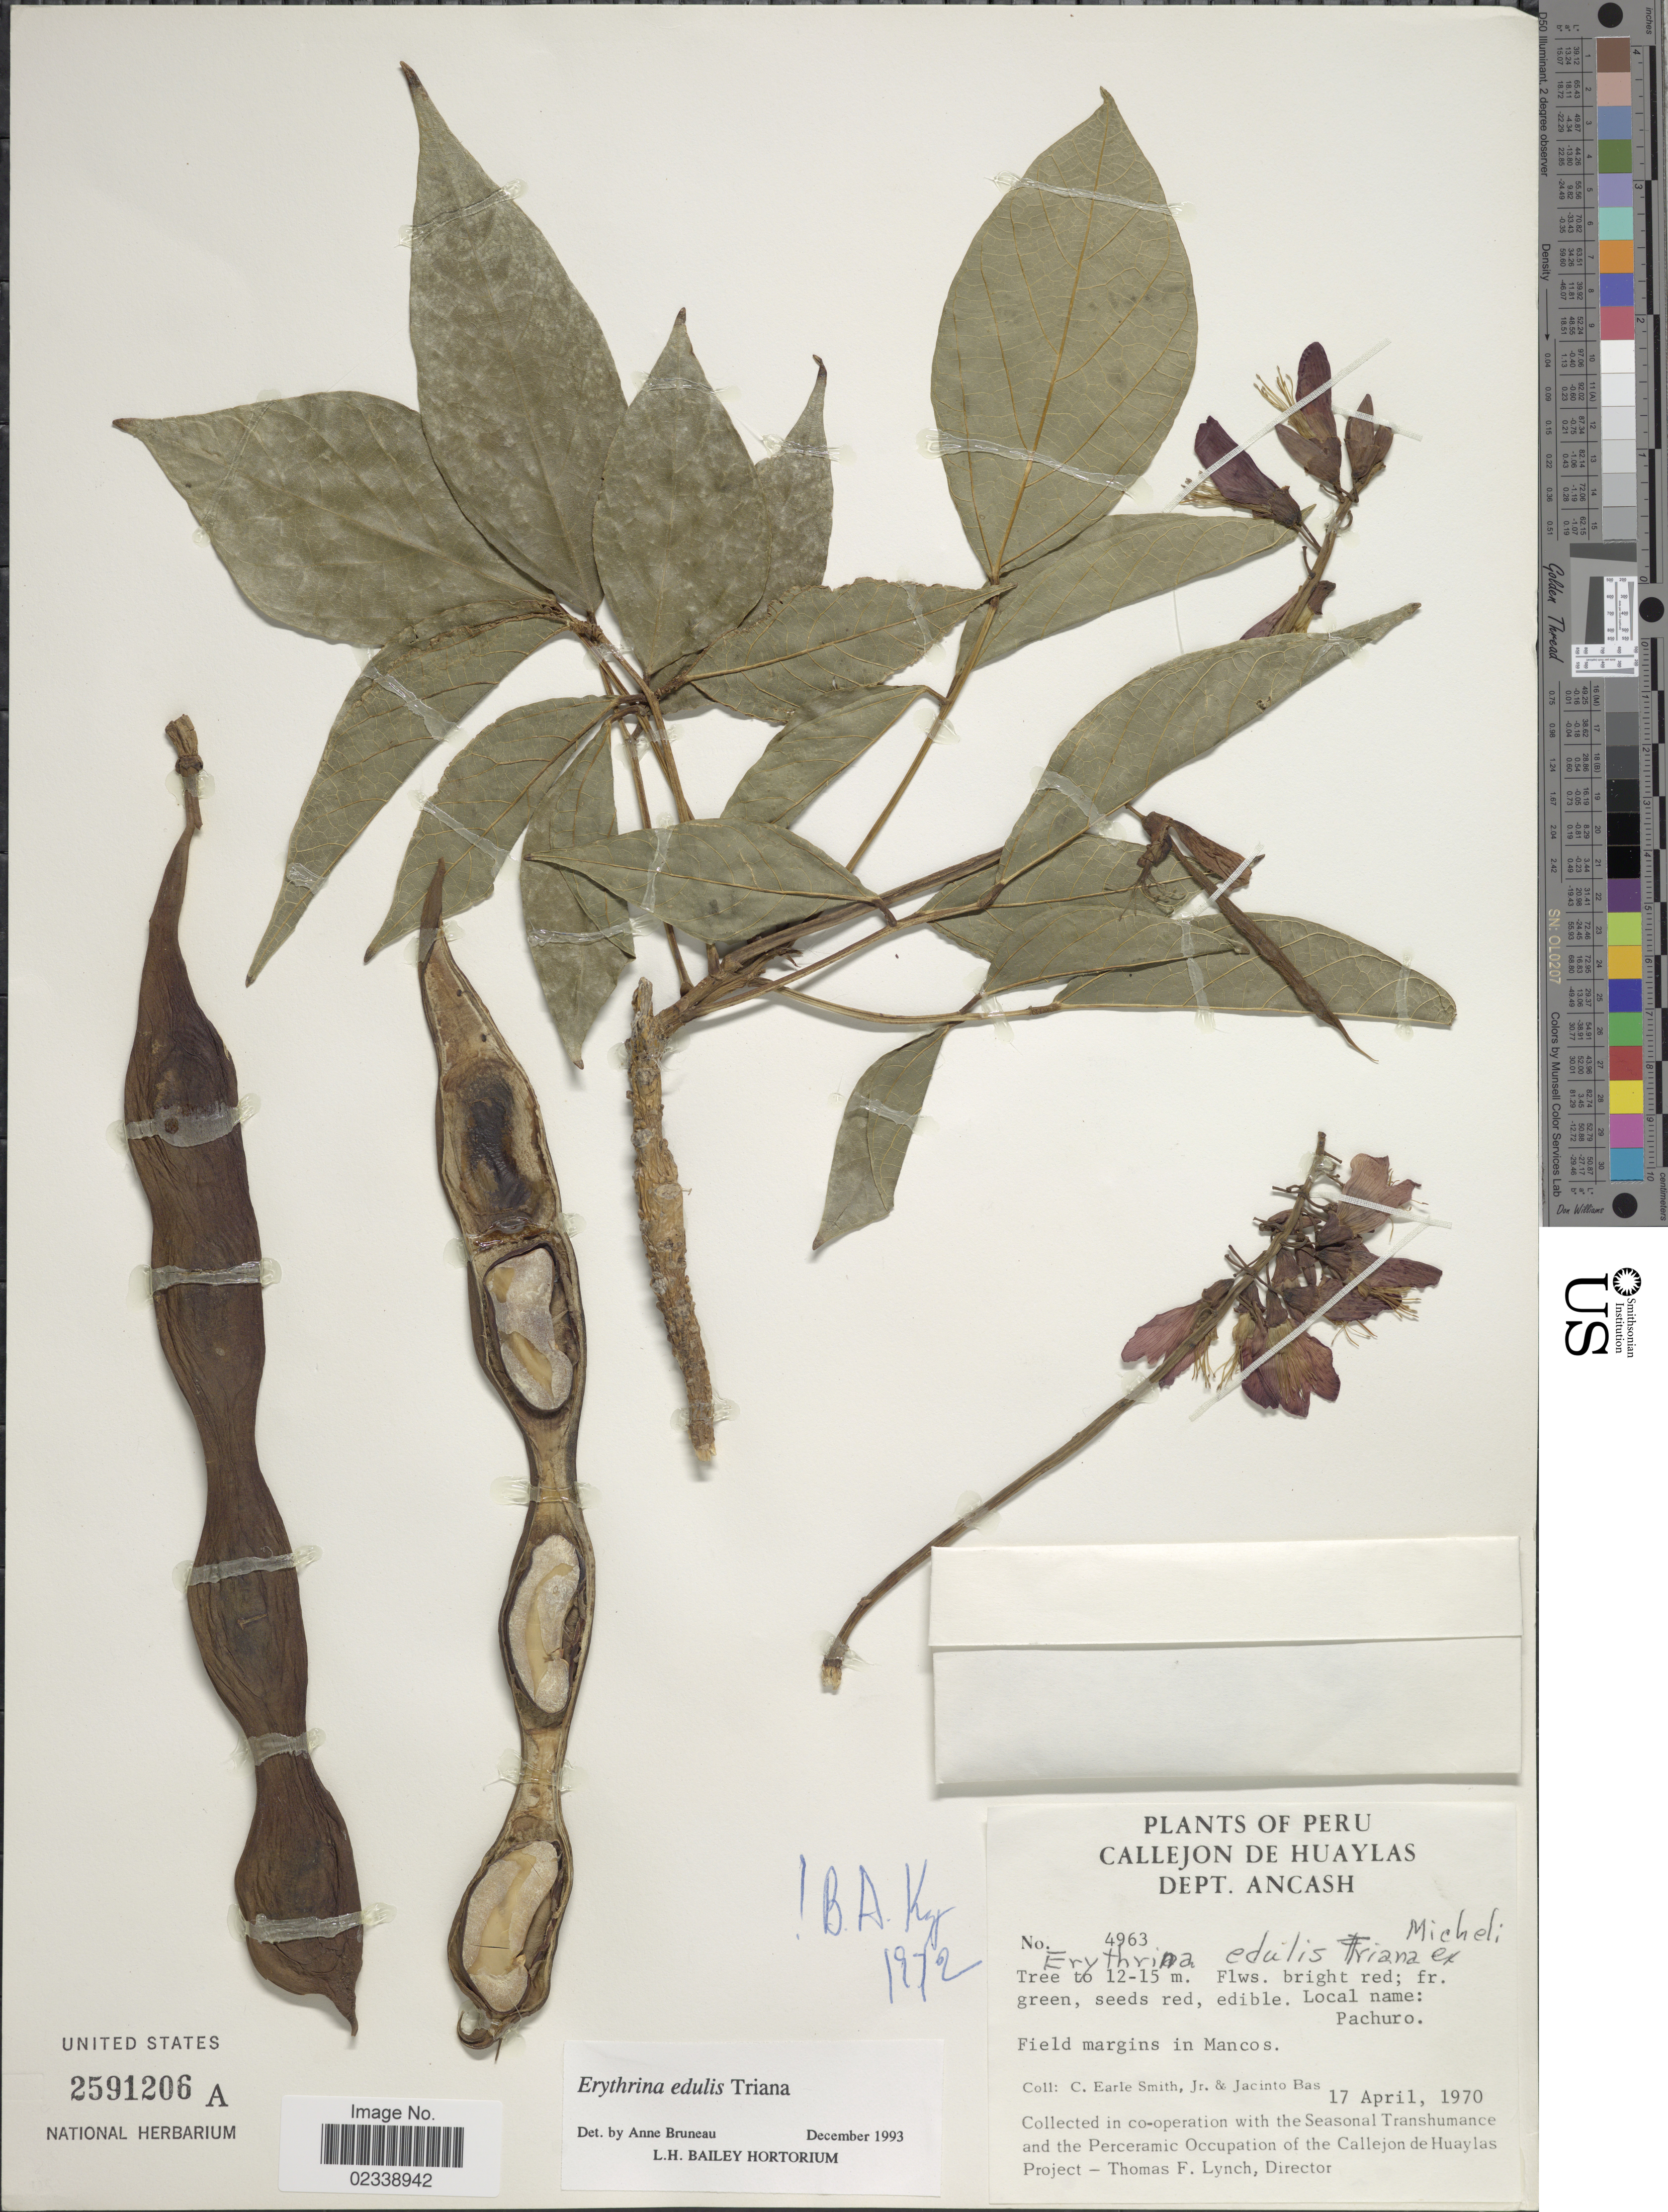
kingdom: Plantae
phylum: Tracheophyta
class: Magnoliopsida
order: Fabales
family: Fabaceae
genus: Erythrina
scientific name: Erythrina edulis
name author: Triana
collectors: C. E. Smith Jr. & J. Bas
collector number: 4963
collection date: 1970-04-17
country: Peru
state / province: Ancash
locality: Callejon de Huaylas, field margin in Mancos.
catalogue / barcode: US 2591206A